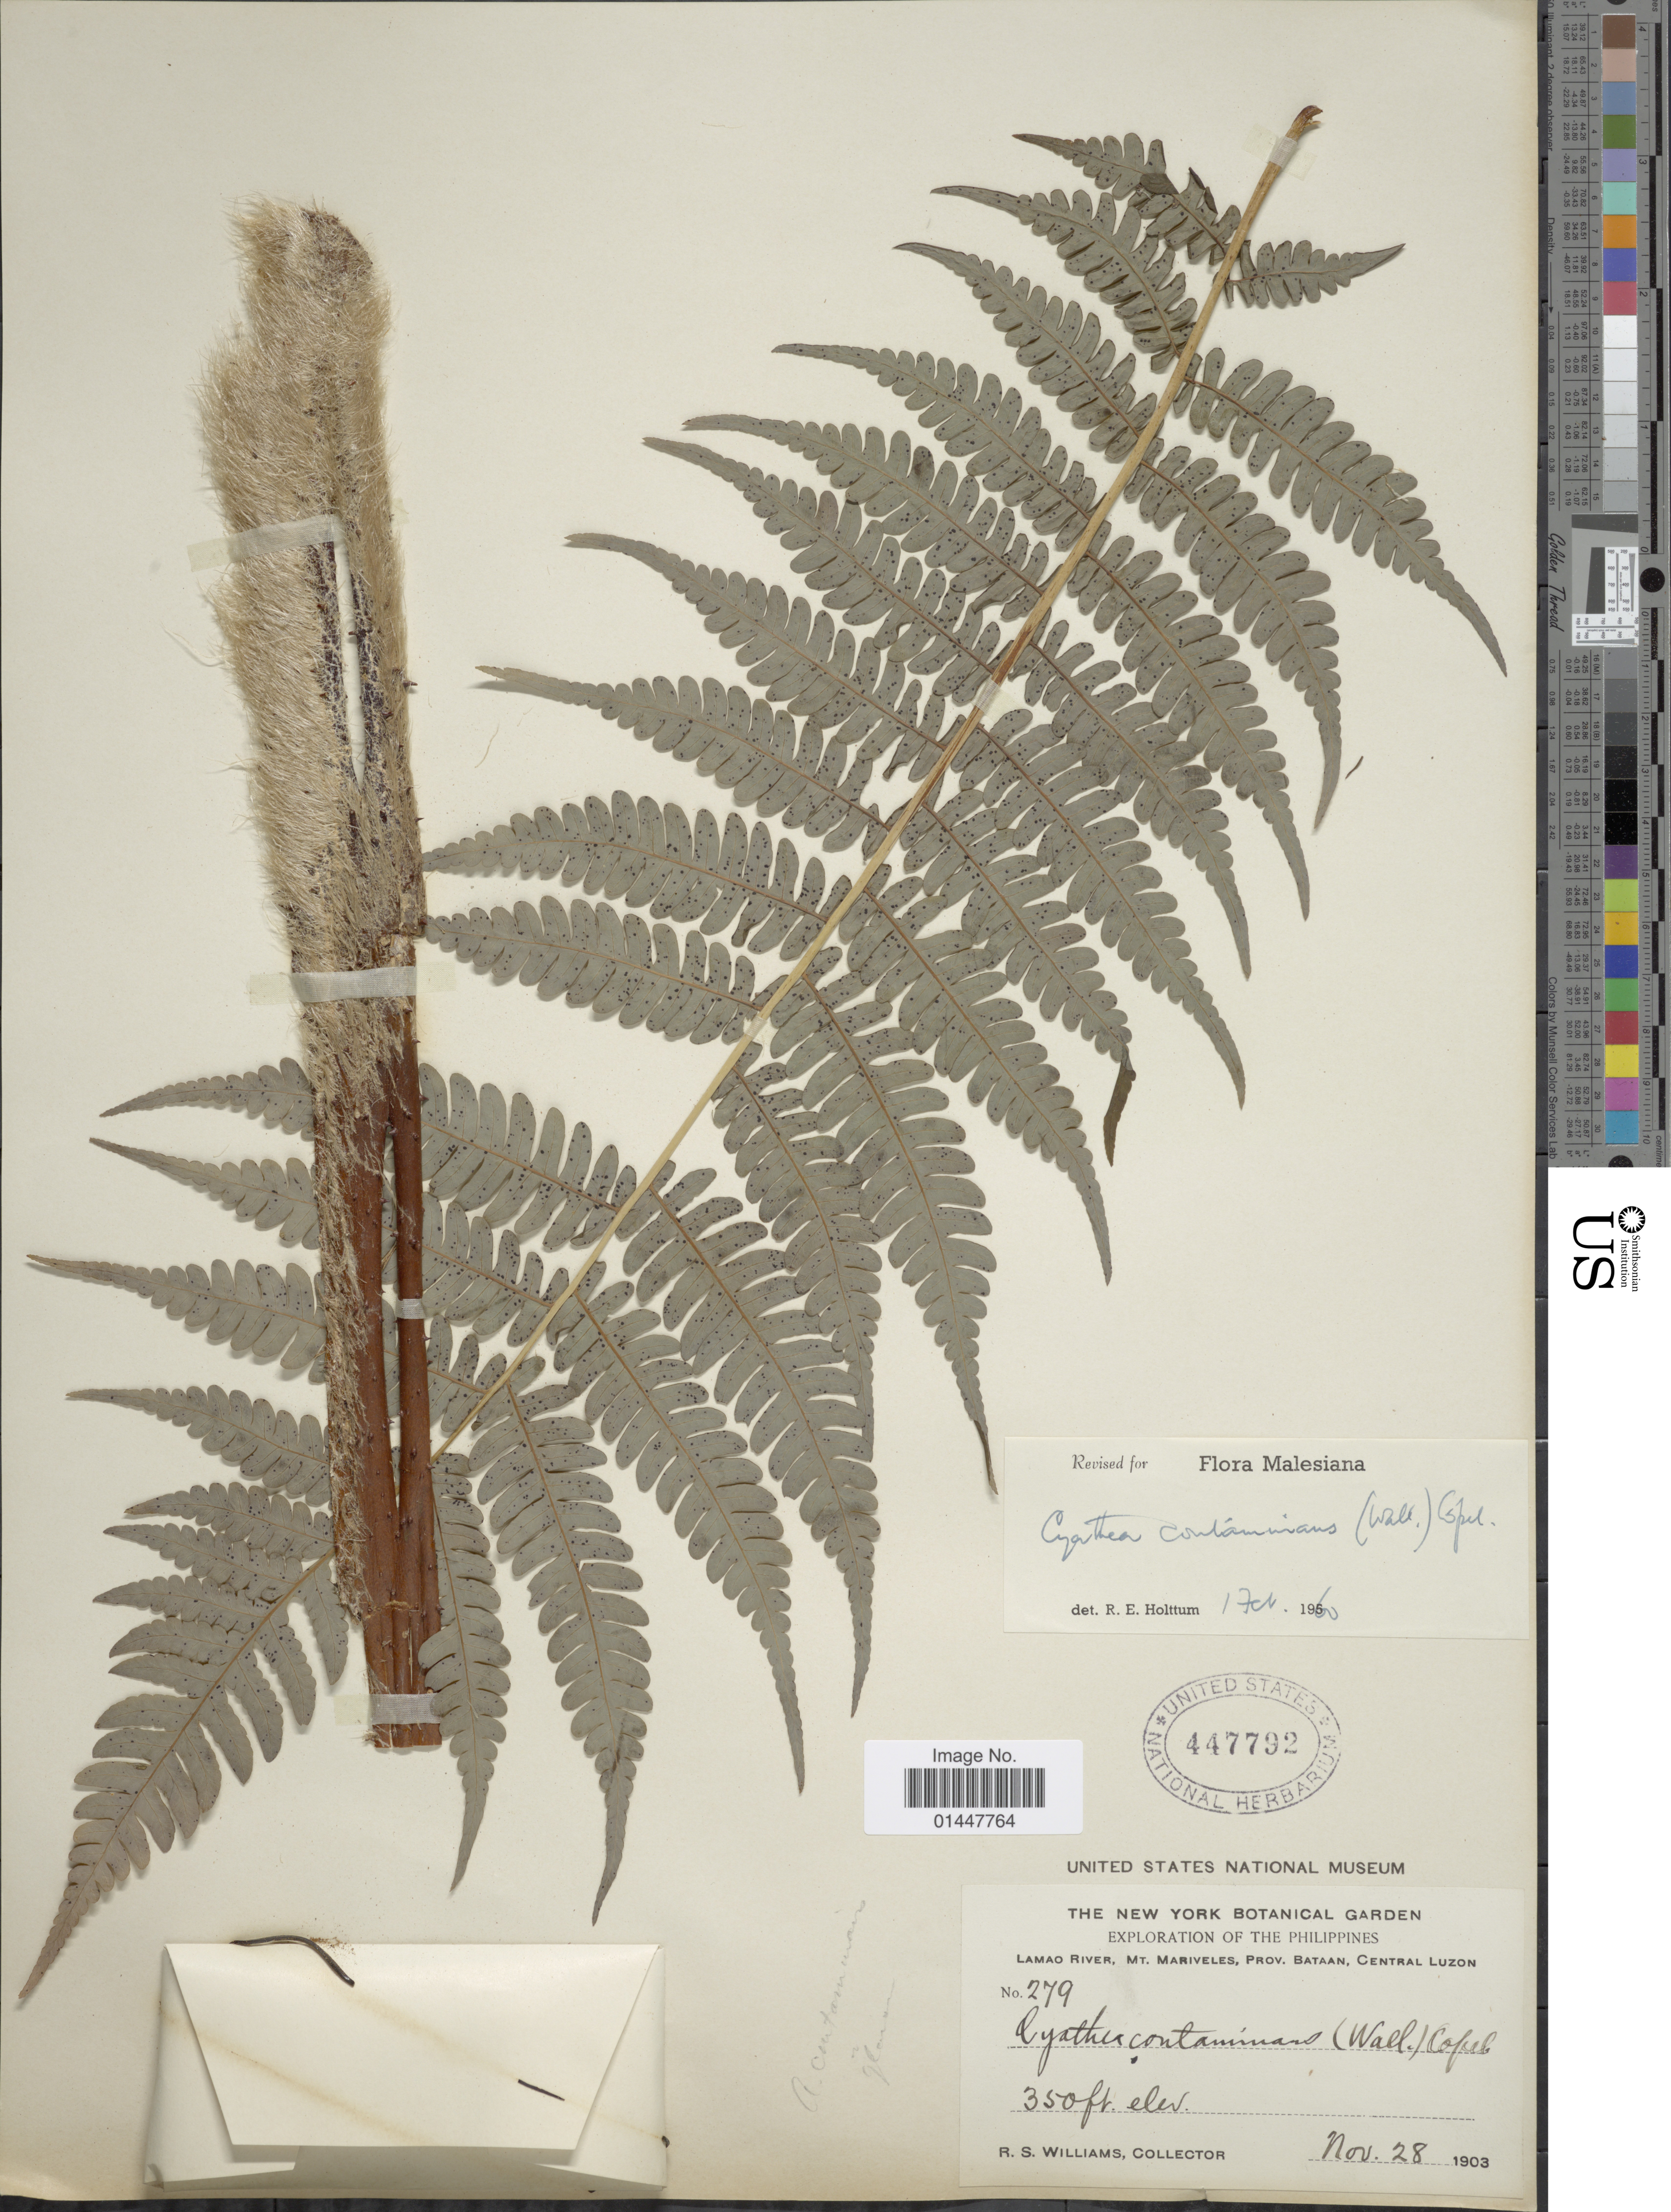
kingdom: Plantae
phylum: Tracheophyta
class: Polypodiopsida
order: Cyatheales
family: Cyatheaceae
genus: Sphaeropteris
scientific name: Sphaeropteris glauca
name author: (Blume) R.M. Tryon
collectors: R. S. Williams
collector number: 279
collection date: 1903-11-28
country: Philippines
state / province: Central Luzon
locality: Lamao River, Mt. Mariveles, Prov. Bataan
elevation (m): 107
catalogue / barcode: US 447792